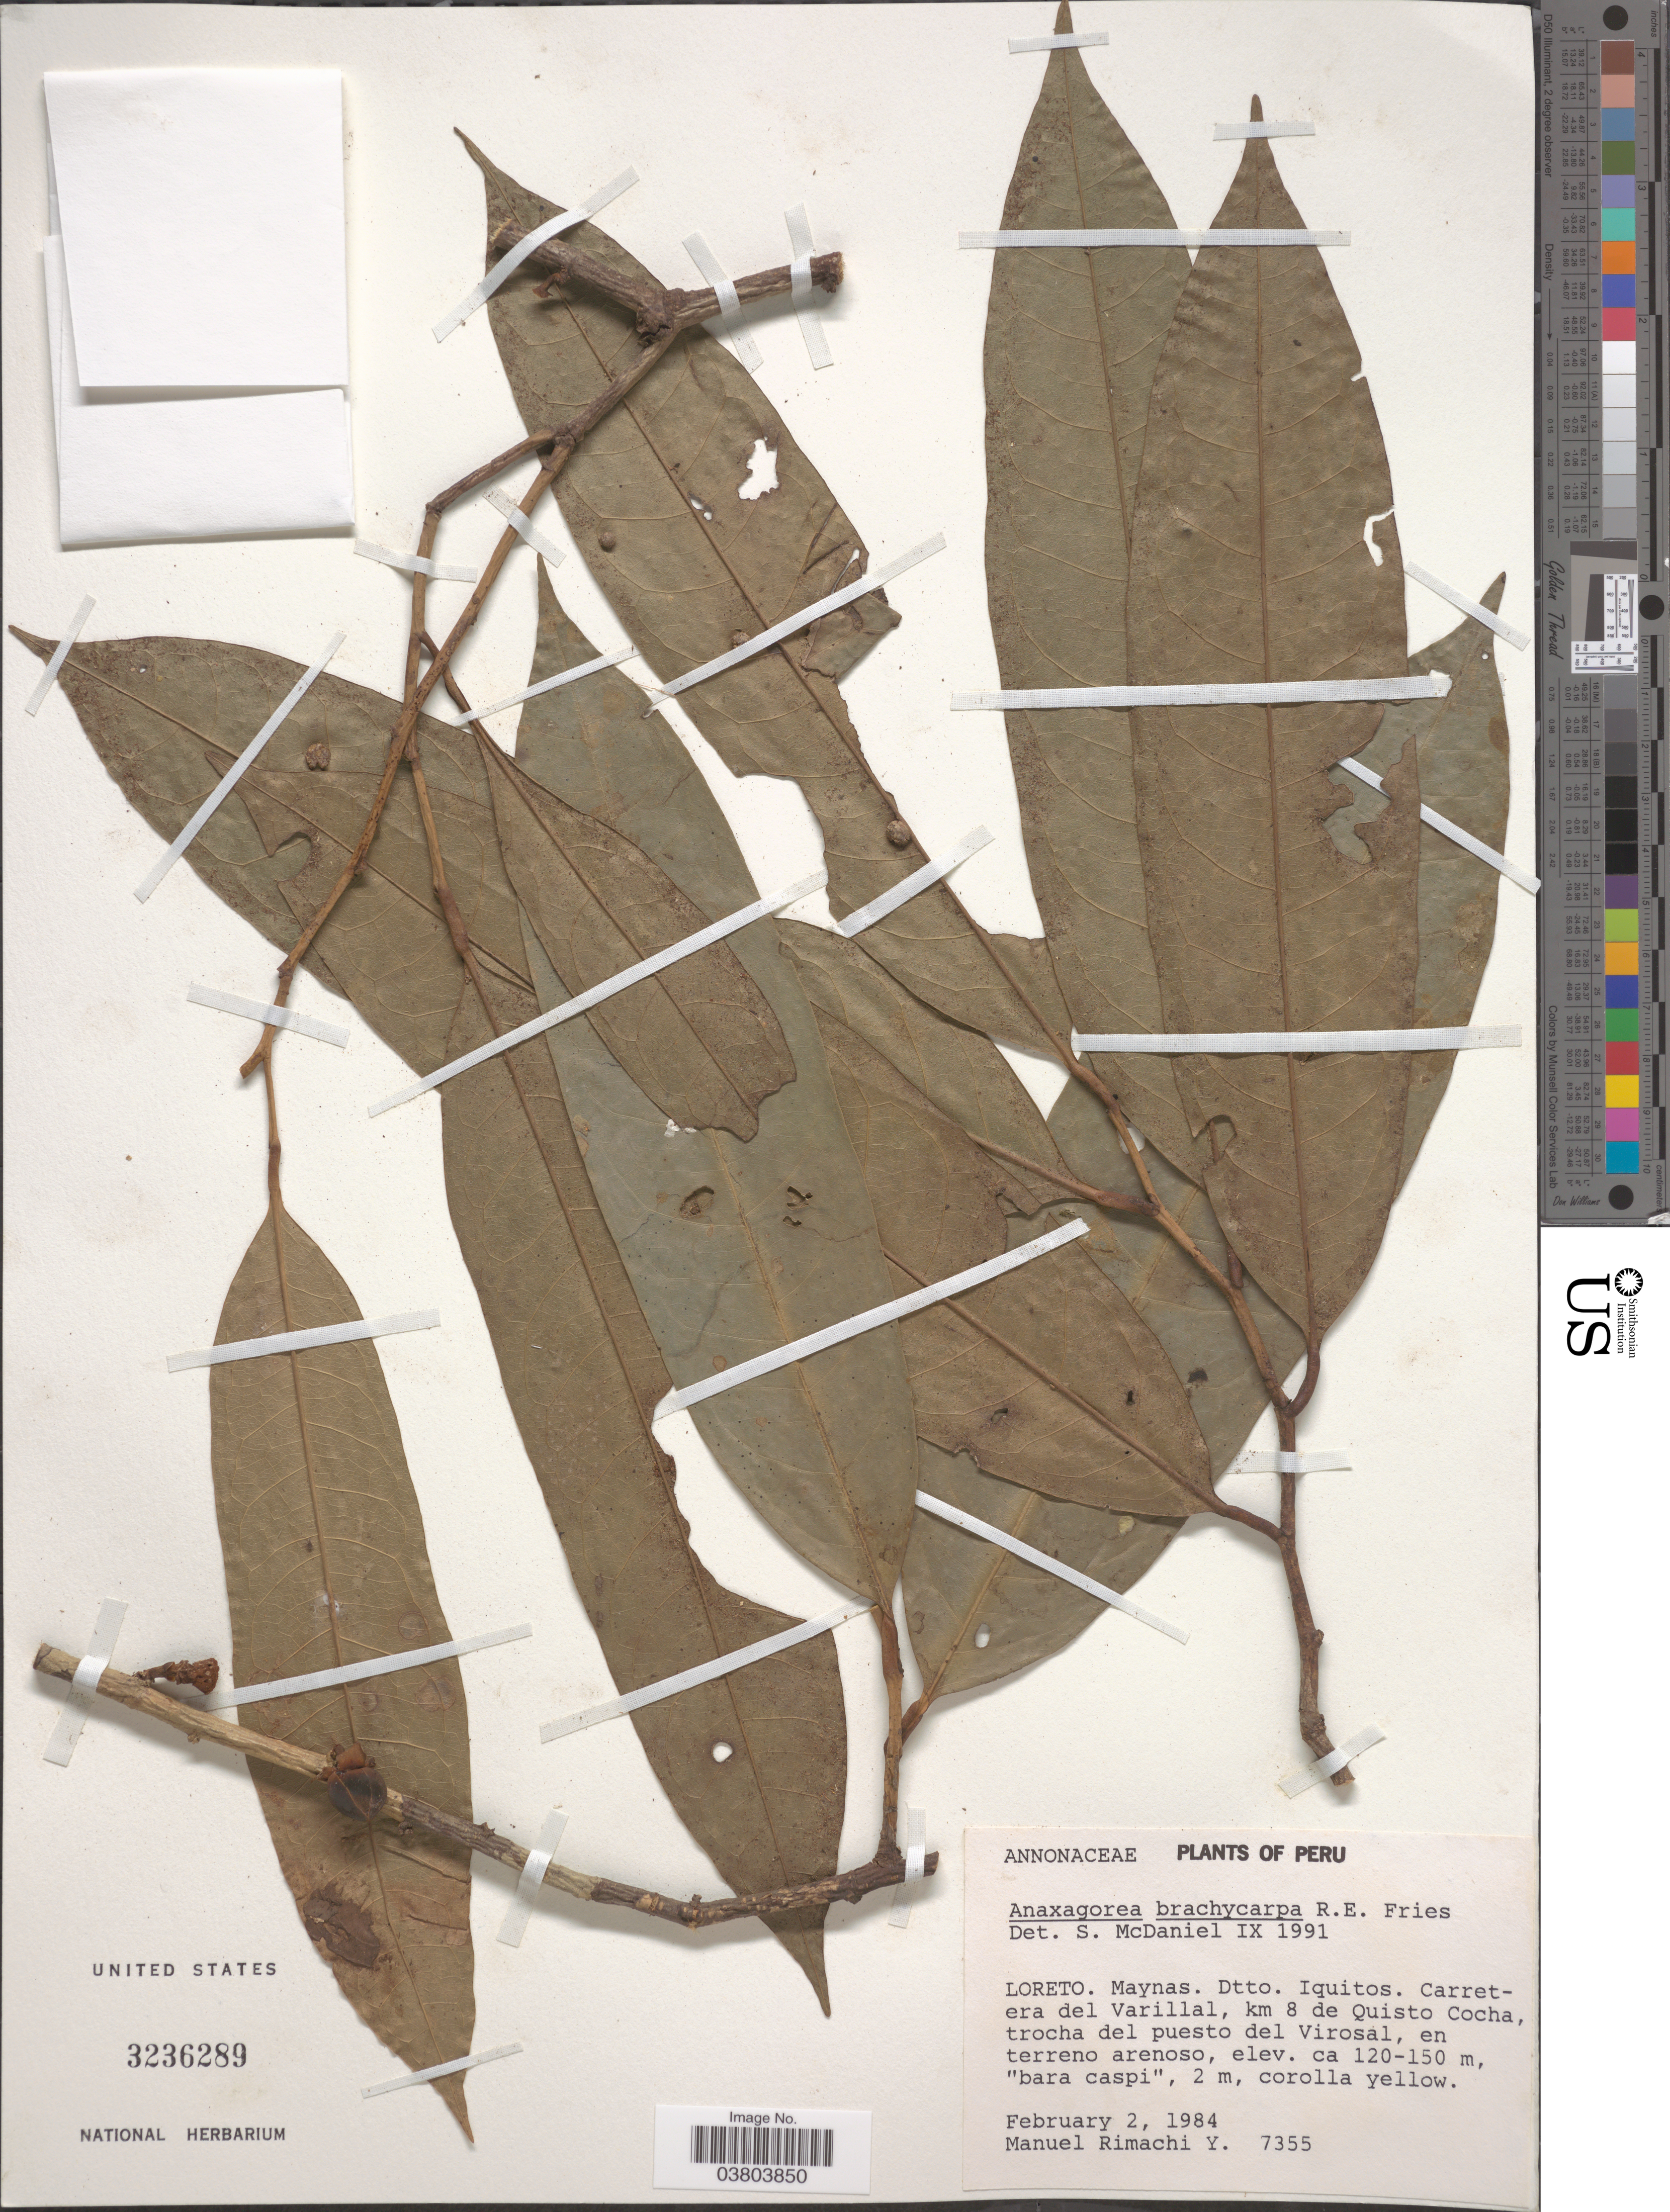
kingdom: Plantae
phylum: Tracheophyta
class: Magnoliopsida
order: Magnoliales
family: Annonaceae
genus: Anaxagorea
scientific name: Anaxagorea brachycarpa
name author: R.E. Fr.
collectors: M. Rimachi Y.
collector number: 7355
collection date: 1984-02-02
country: Peru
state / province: Loreto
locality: Maynas. Dtto. Iquitos. Carretera del Varillal, km 8 de Quisto Cocha, trocha del puesto del Virosal.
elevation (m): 120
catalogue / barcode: US 3236289